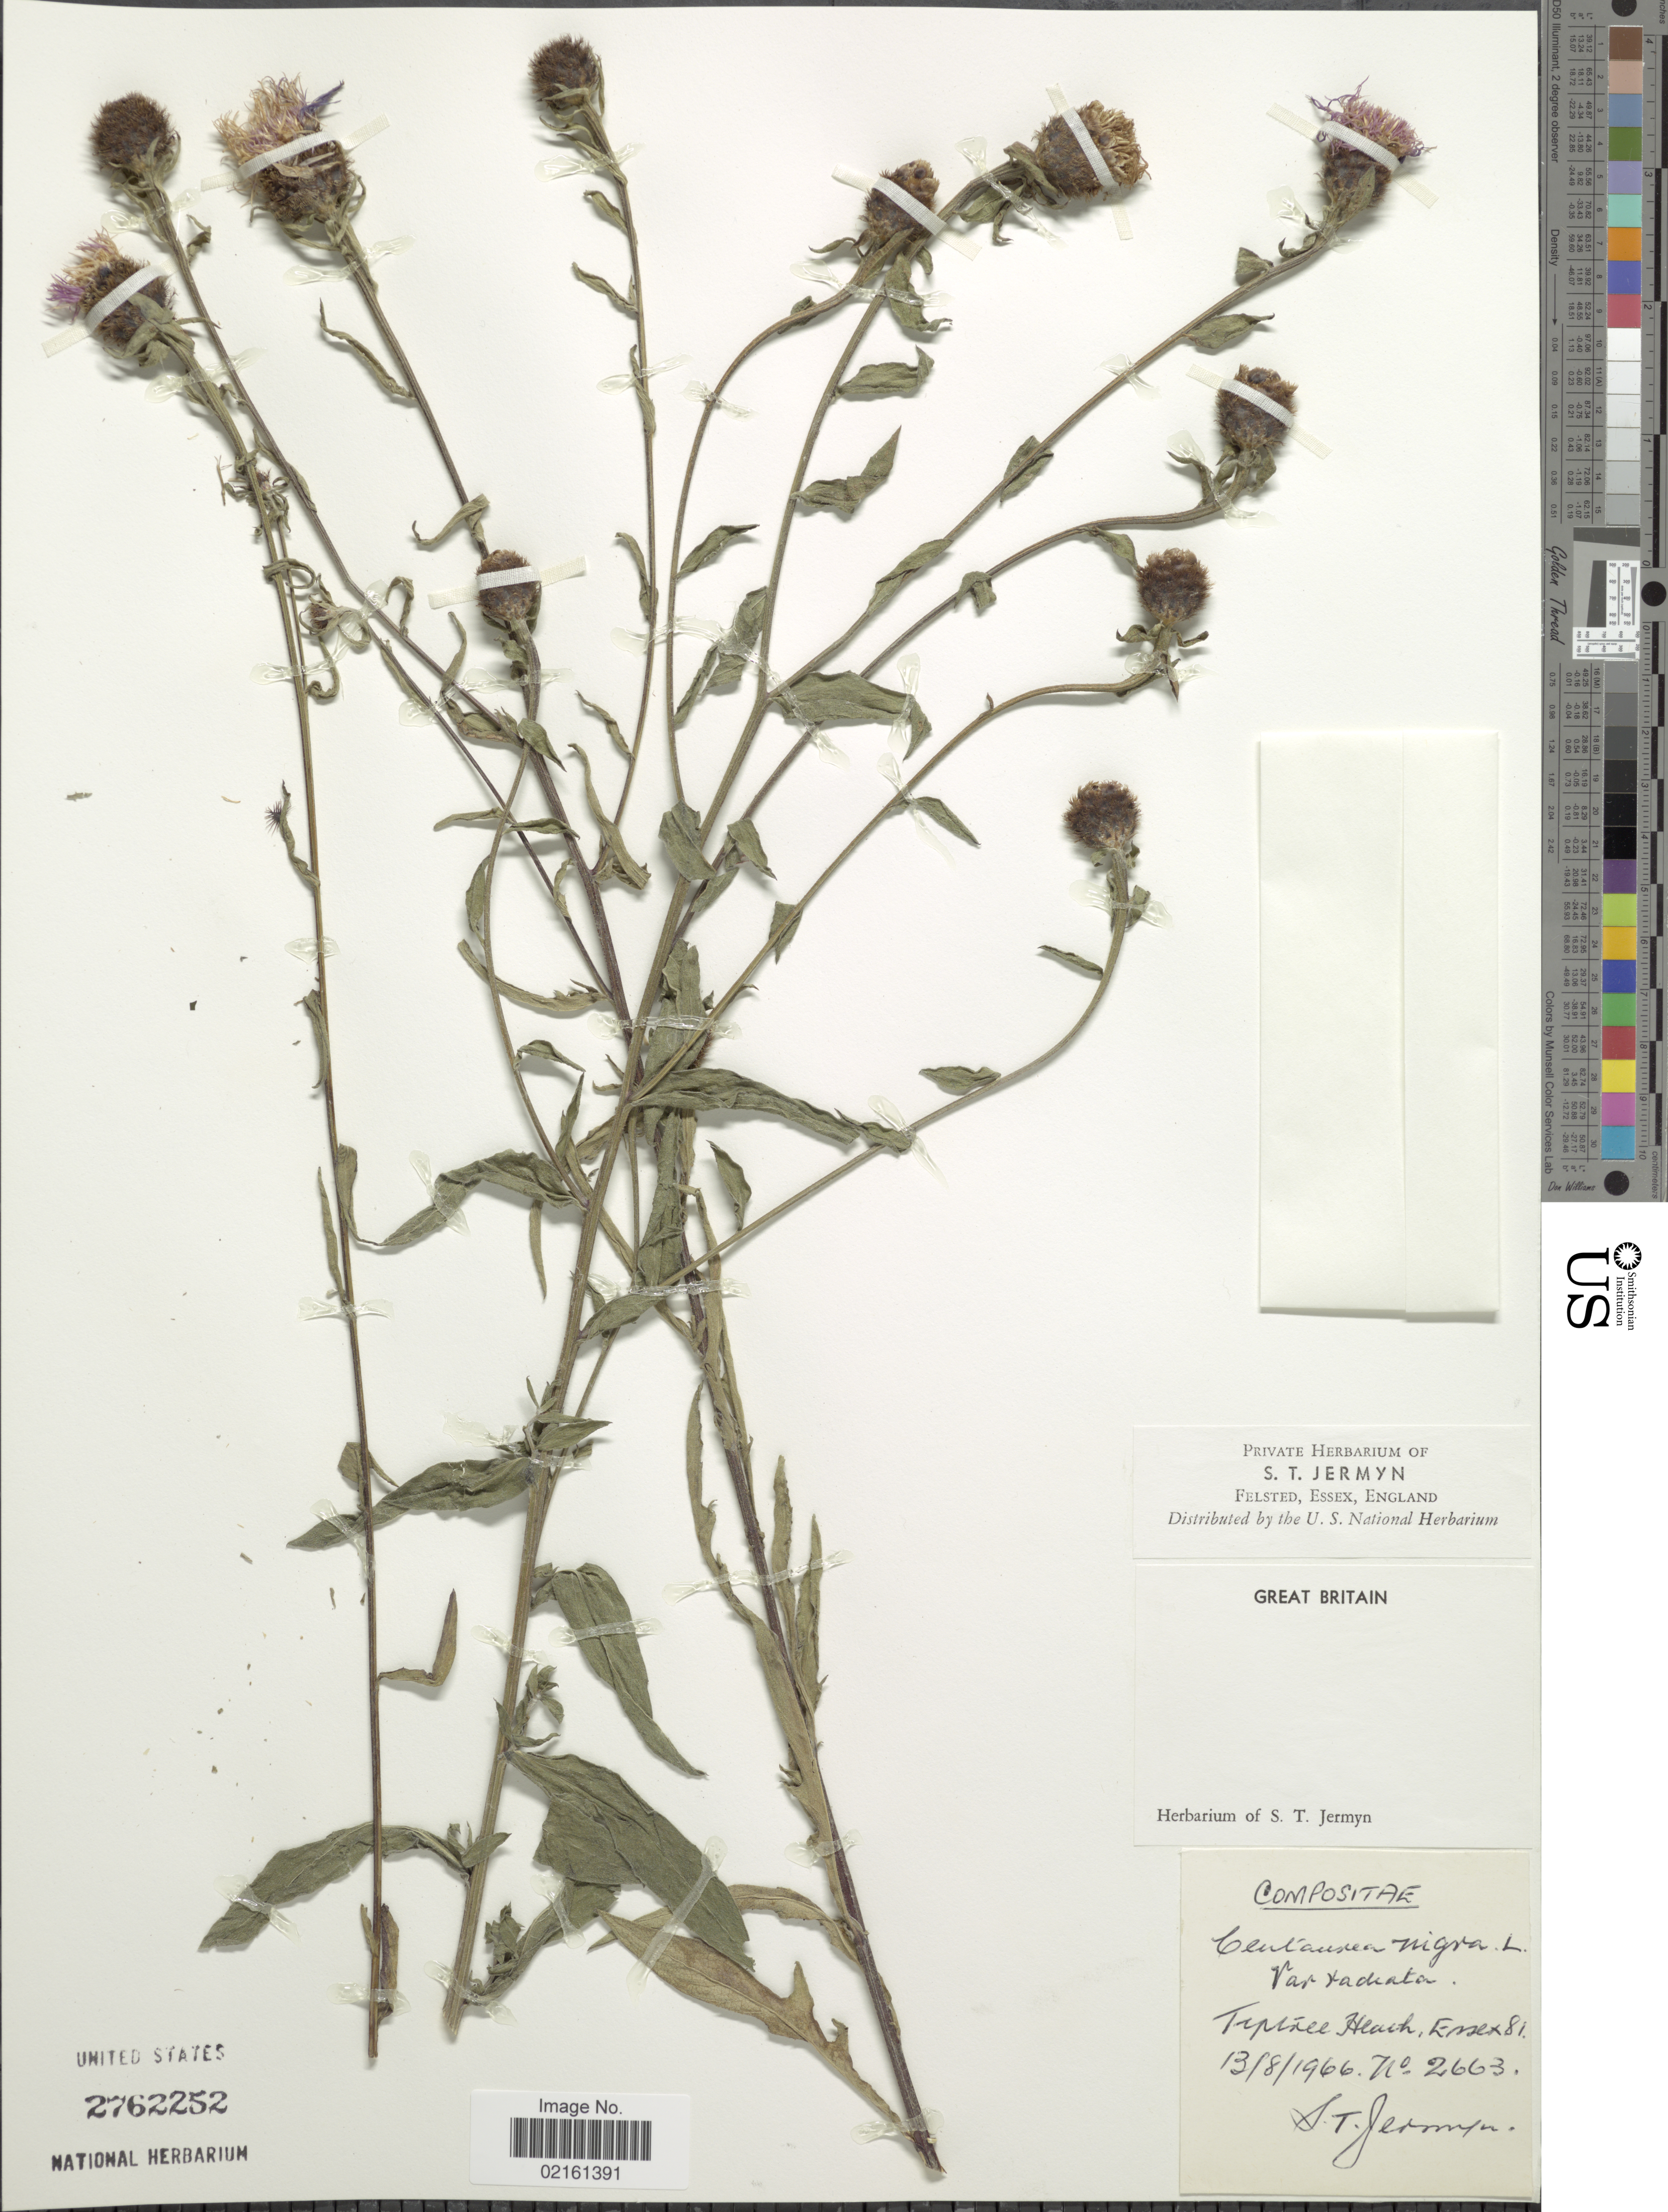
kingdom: Plantae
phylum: Tracheophyta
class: Magnoliopsida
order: Asterales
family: Asteraceae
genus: Centaurea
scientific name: Centaurea nigra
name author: L.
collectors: S. Jermyn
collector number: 2663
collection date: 1966-08-13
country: United Kingdom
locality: Great Britain, Teptree, Heath, Essex 81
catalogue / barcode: US 2762252